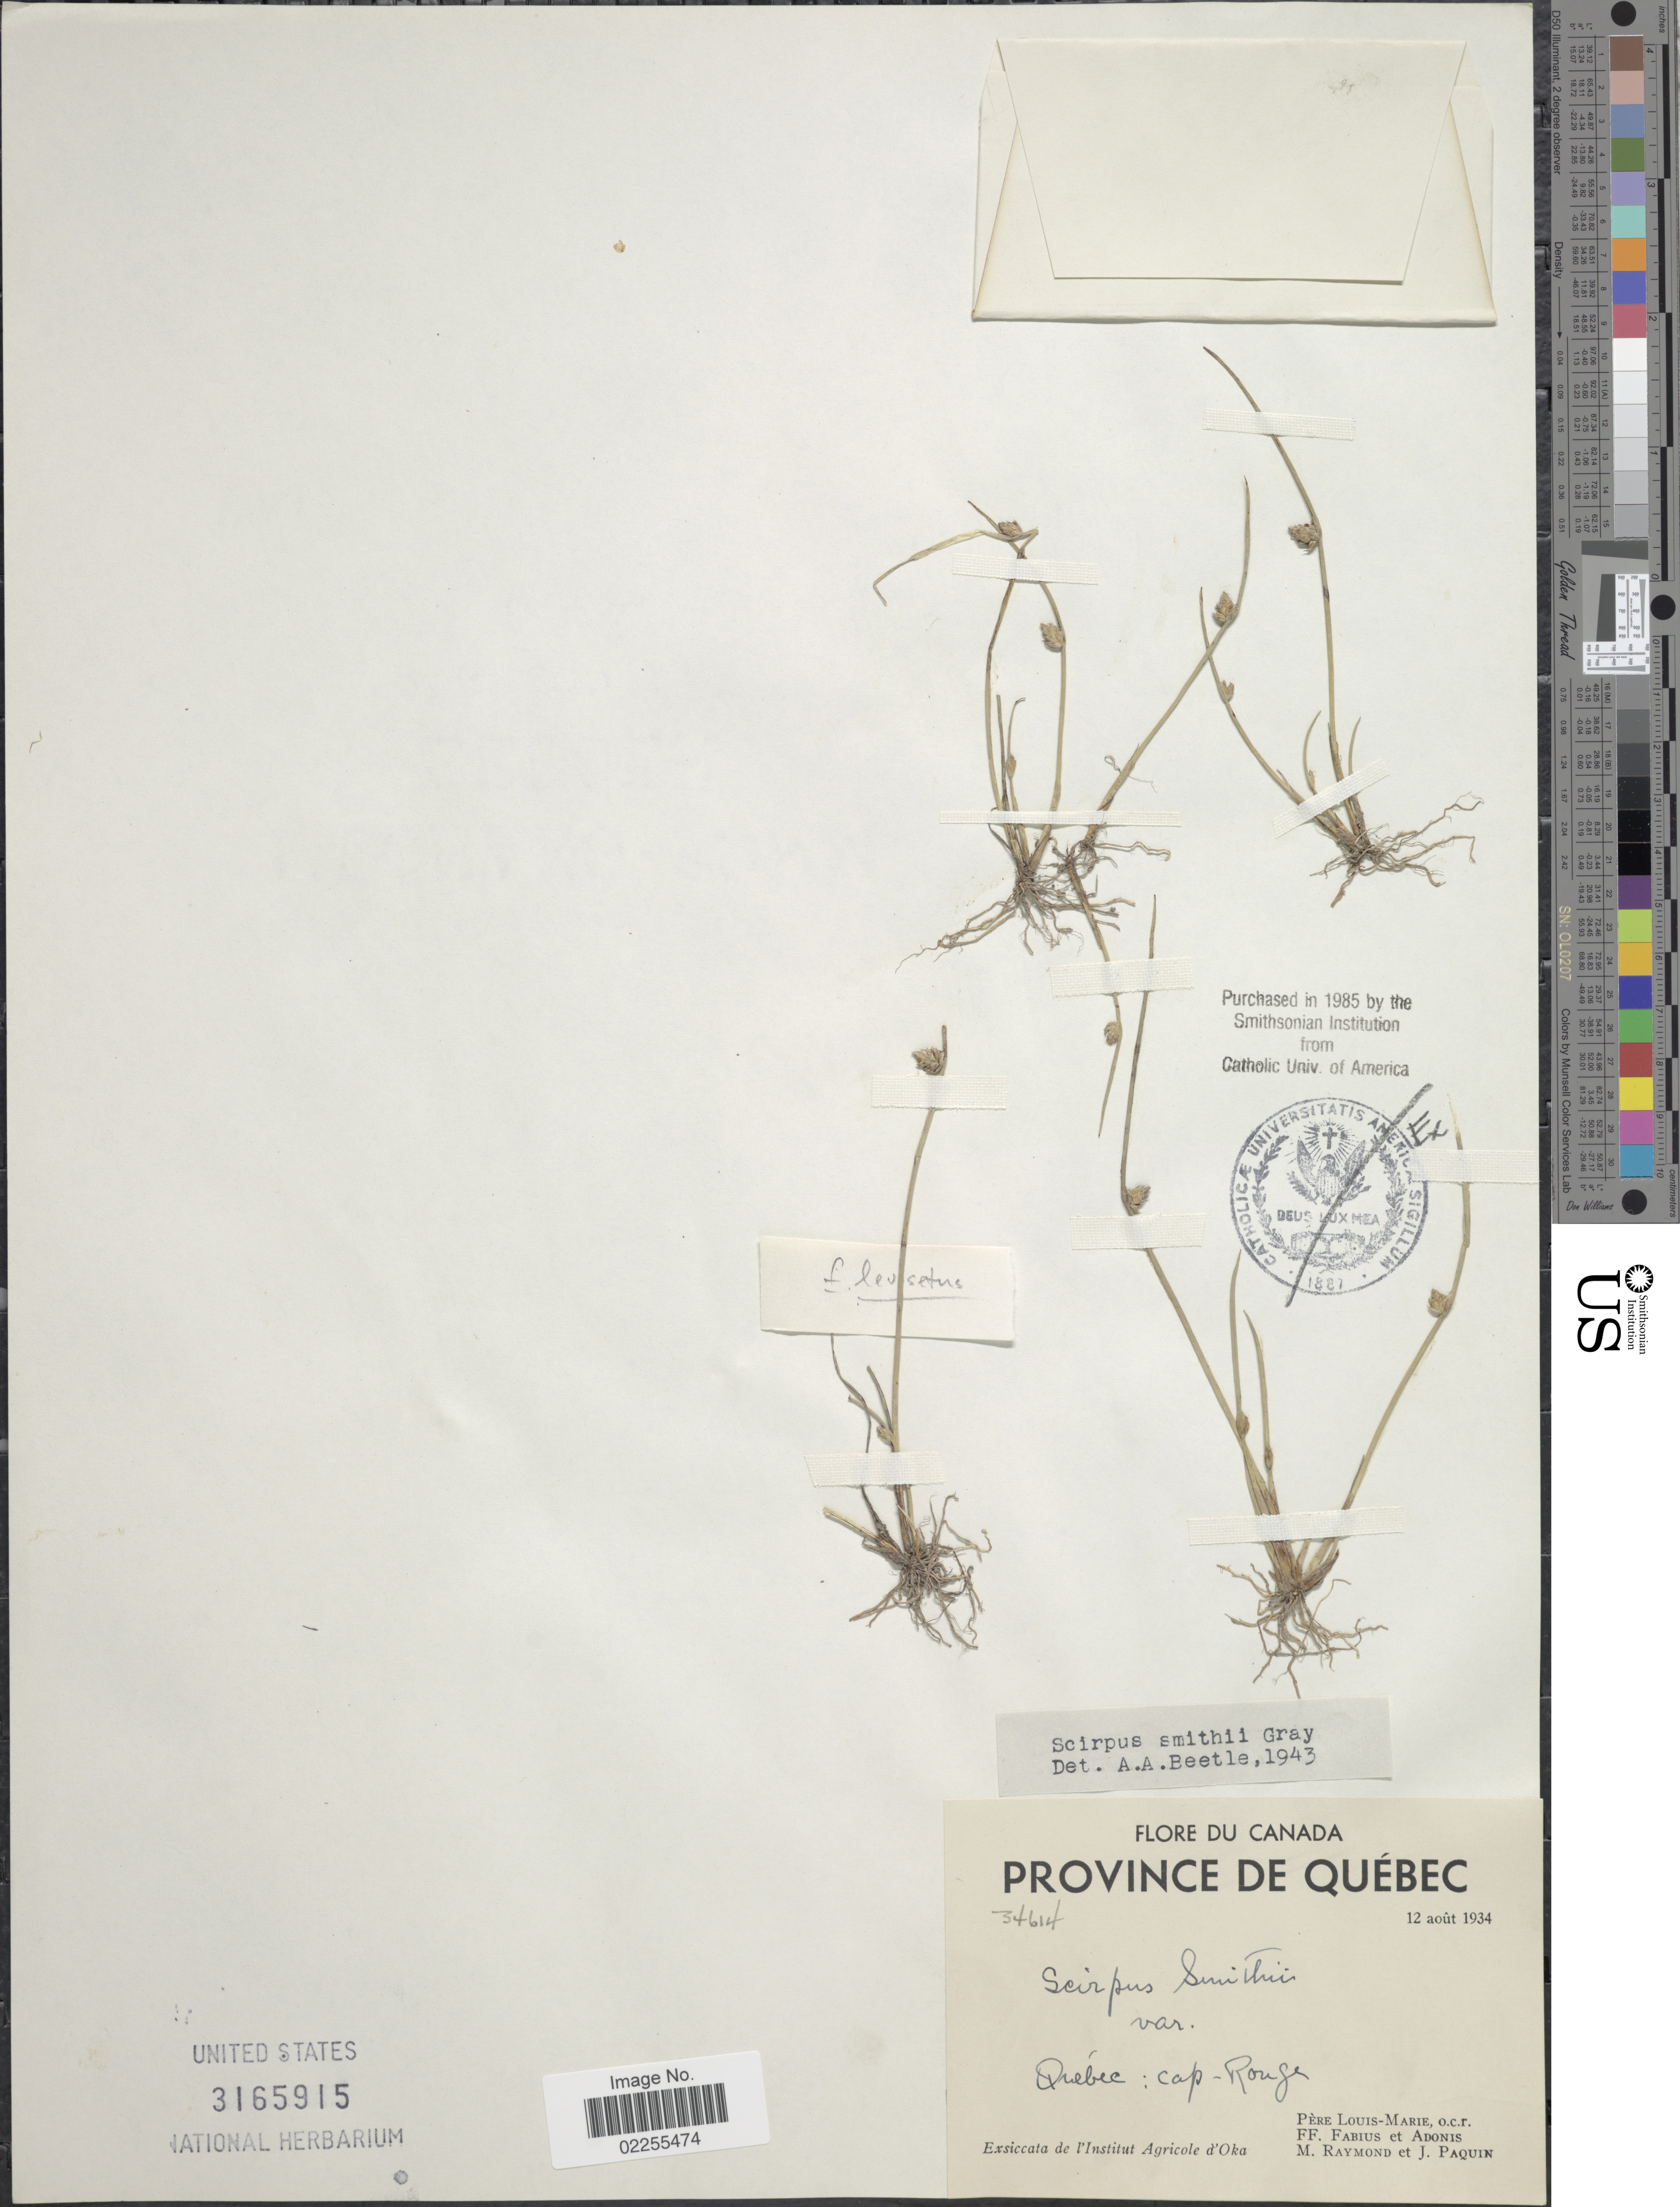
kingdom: Plantae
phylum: Tracheophyta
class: Liliopsida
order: Poales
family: Cyperaceae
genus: Schoenoplectus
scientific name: Schoenoplectus smithii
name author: (A. Gray) Soják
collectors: L.-M. LaLonde, B. Fabius, Adonis, M. Raymond & J. Paquin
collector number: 34614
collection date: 1934-08-12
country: Canada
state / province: Quebec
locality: Cap Rouge.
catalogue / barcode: US 3165915